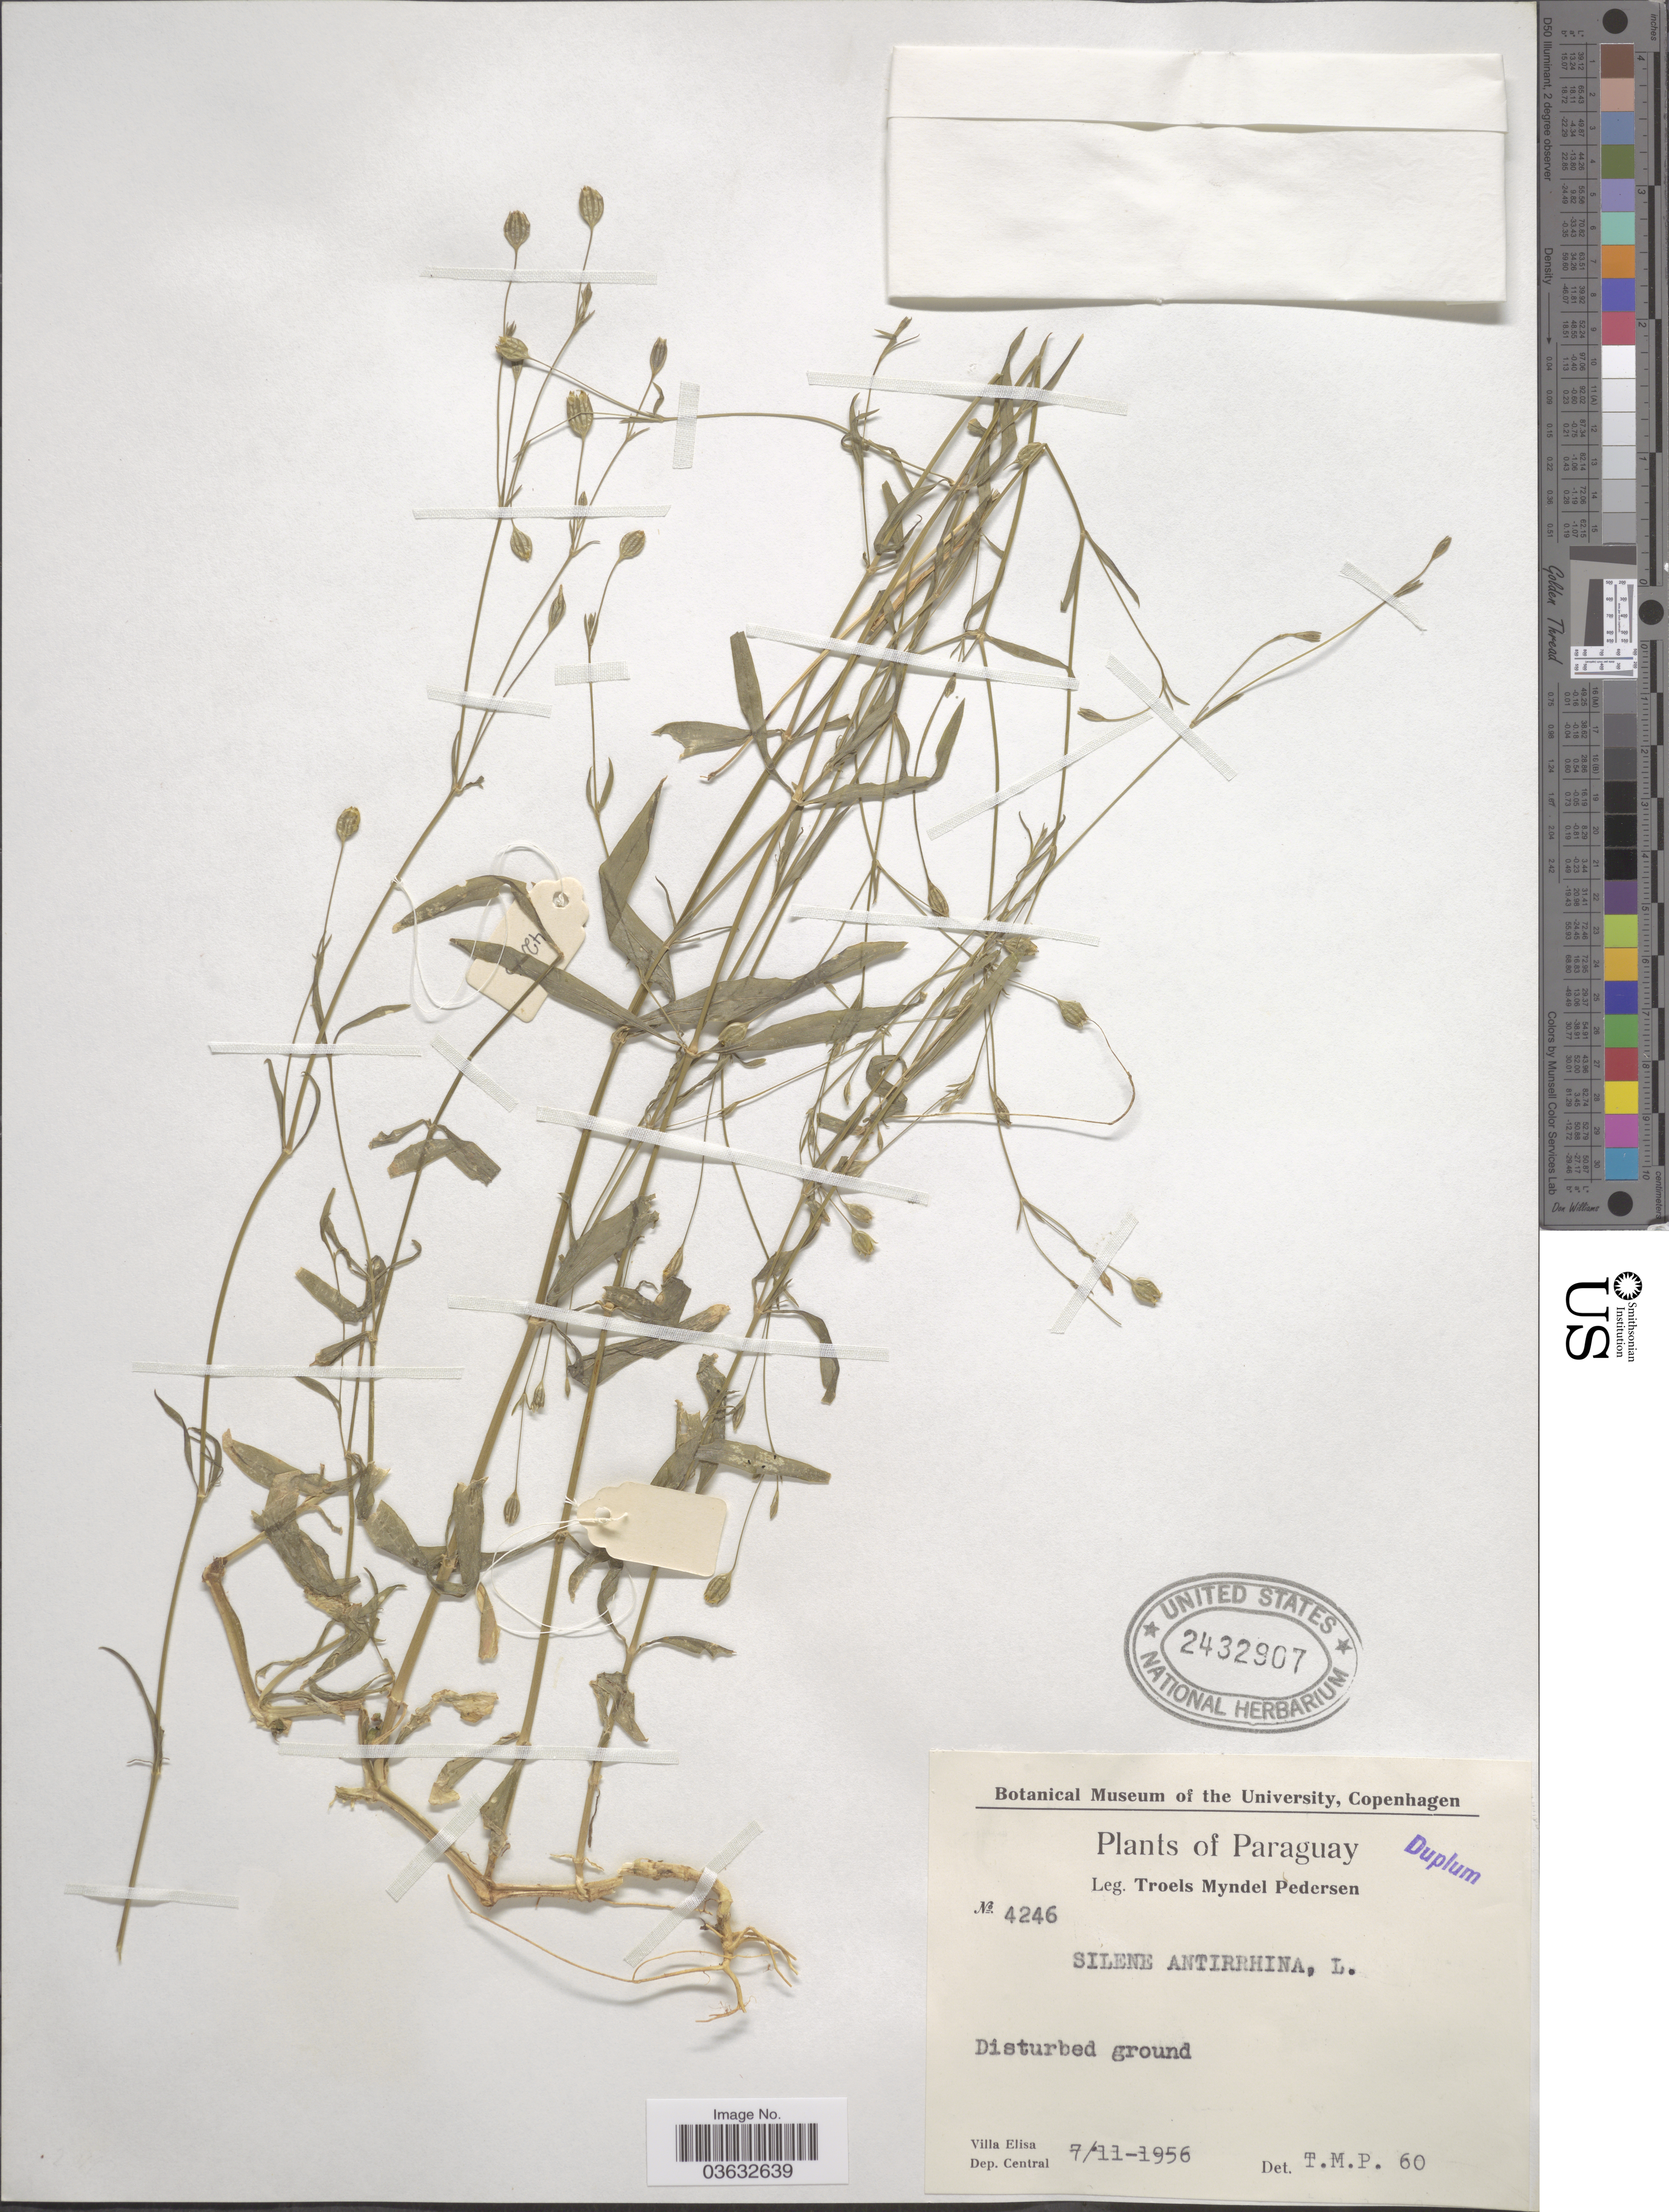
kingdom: Plantae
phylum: Tracheophyta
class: Magnoliopsida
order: Caryophyllales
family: Caryophyllaceae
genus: Silene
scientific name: Silene antirrhina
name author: L.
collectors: T. M. Pedersen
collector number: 4246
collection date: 1956-11-07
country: Paraguay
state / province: Central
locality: Villa Elisa. Dep. Central.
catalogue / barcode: US 2432907